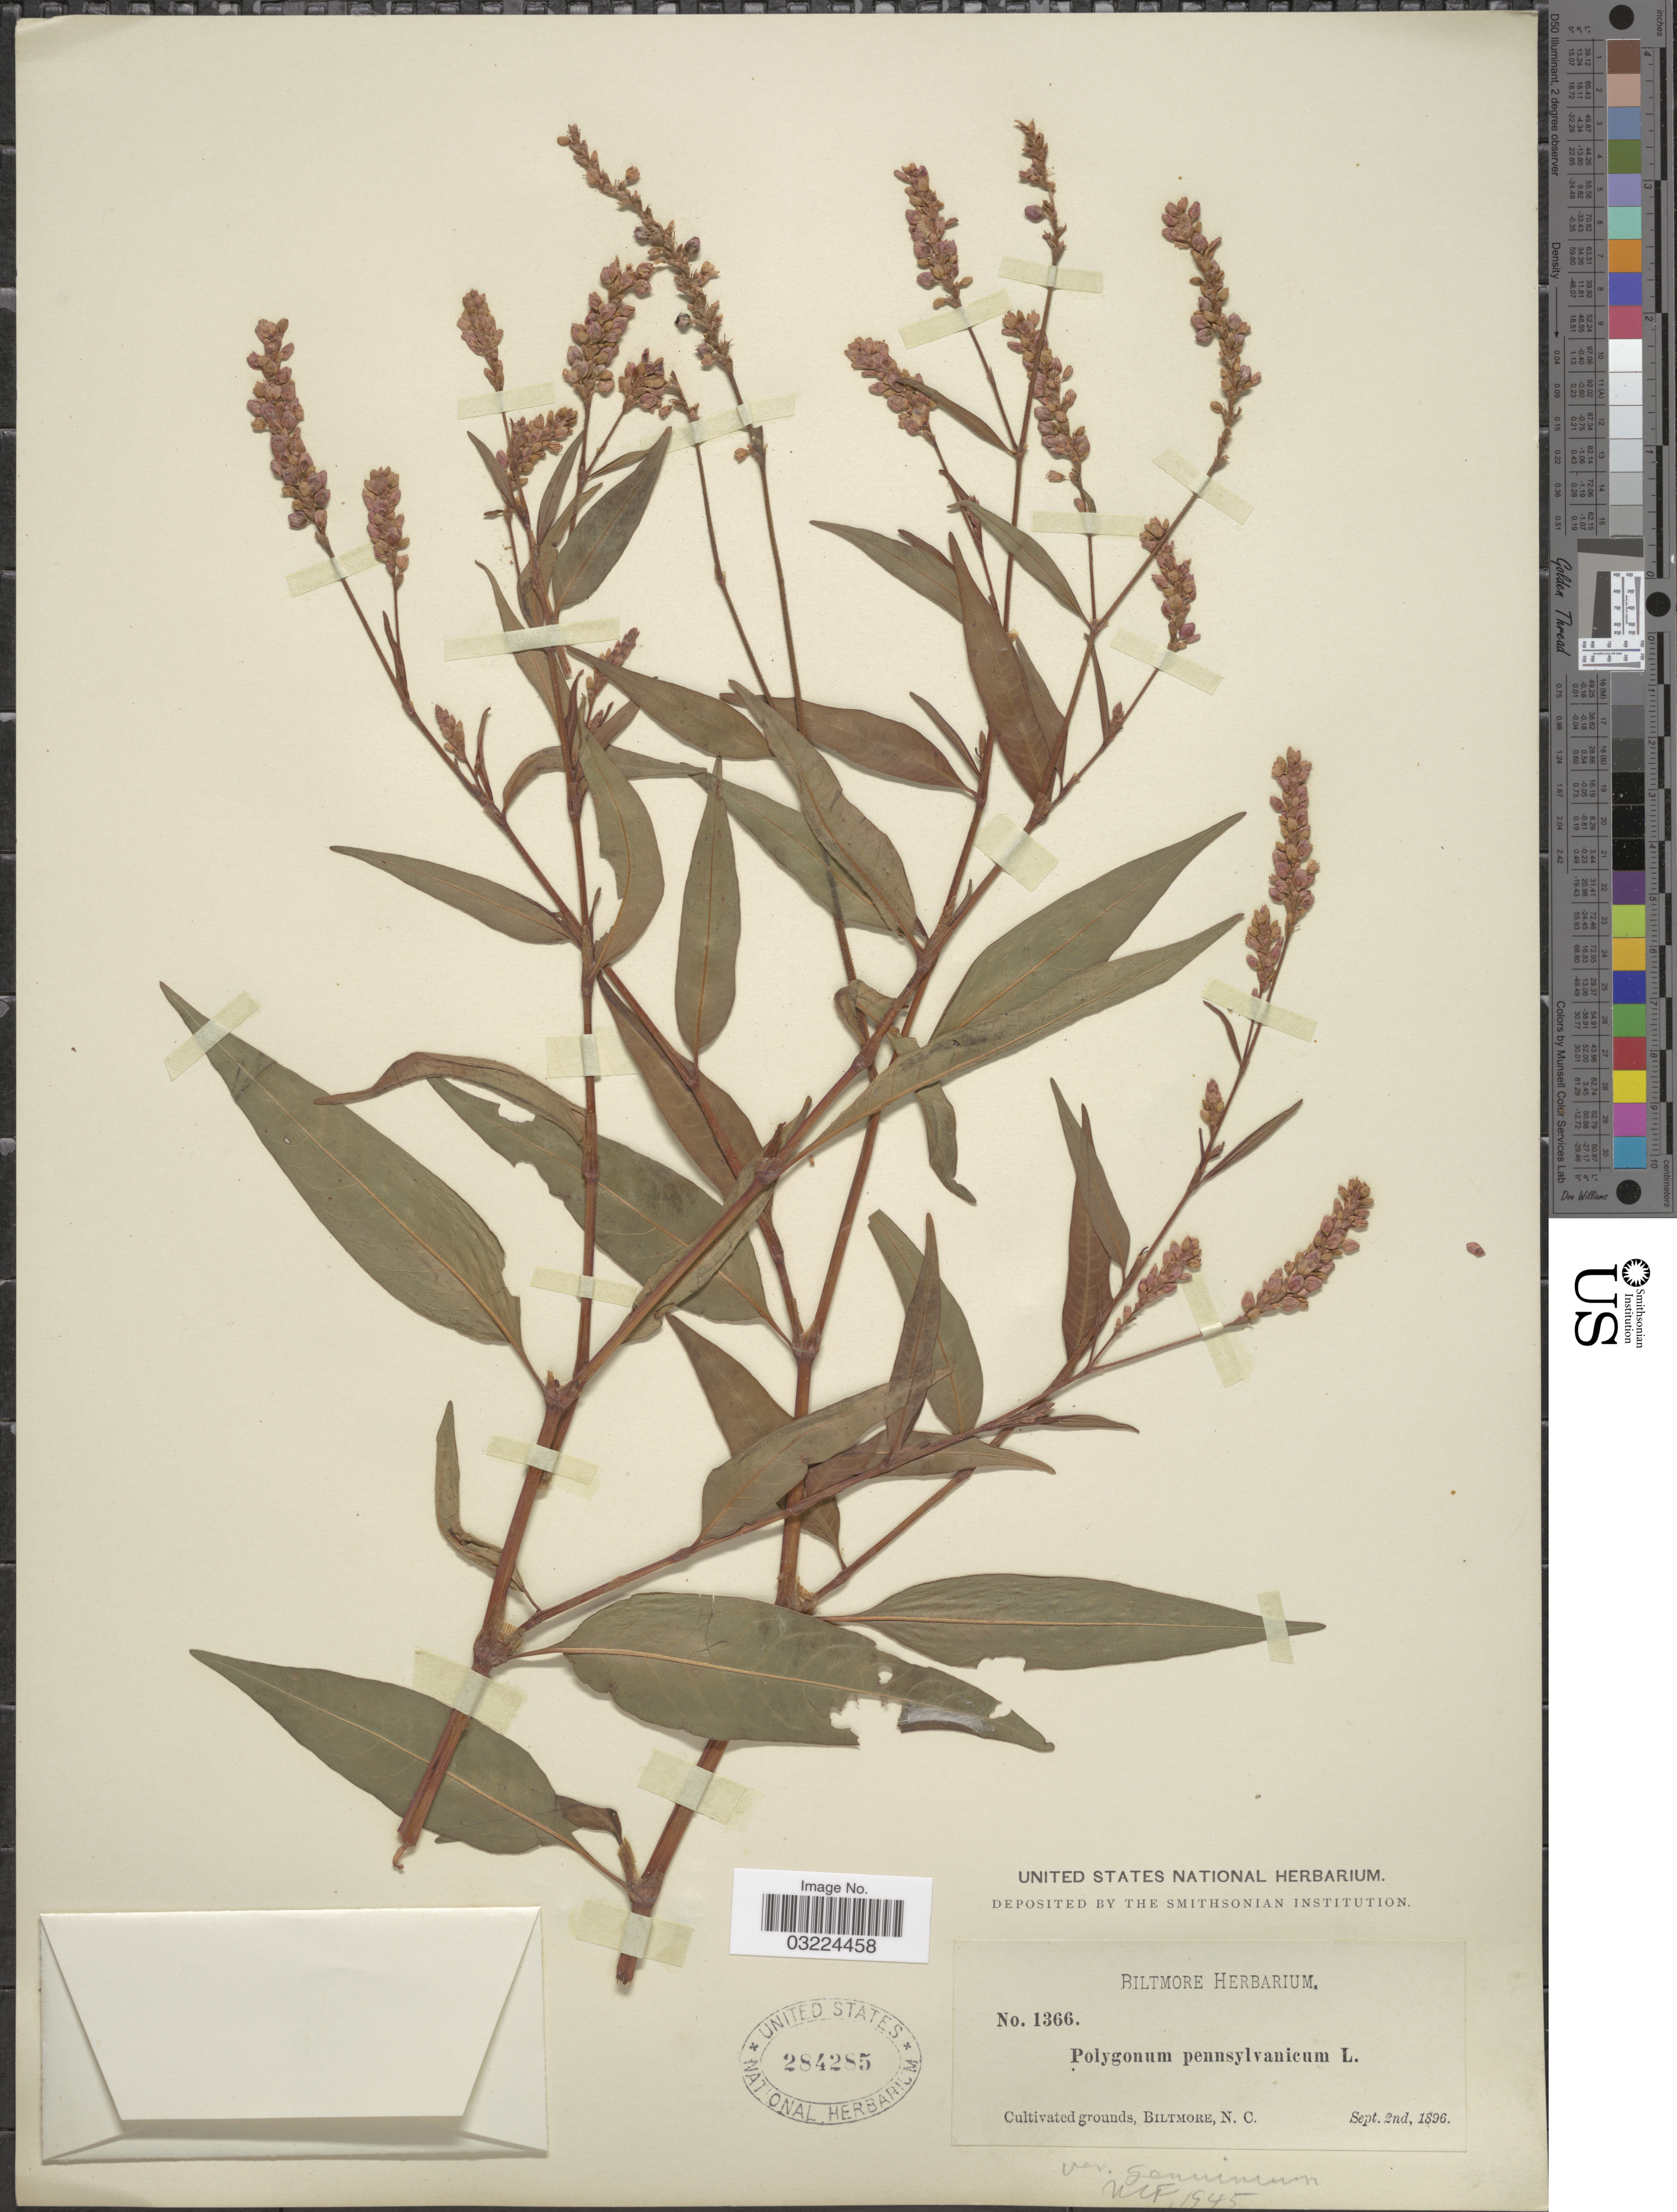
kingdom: Plantae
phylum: Tracheophyta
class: Magnoliopsida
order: Caryophyllales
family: Polygonaceae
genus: Persicaria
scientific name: Persicaria pensylvanica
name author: (L.) M. Gómez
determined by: Atha, D. E.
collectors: ex herb. Biltmore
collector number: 1366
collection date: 1896-09-02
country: United States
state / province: North Carolina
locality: Cultivated grounds, Biltmore, N. C.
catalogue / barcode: US 284285